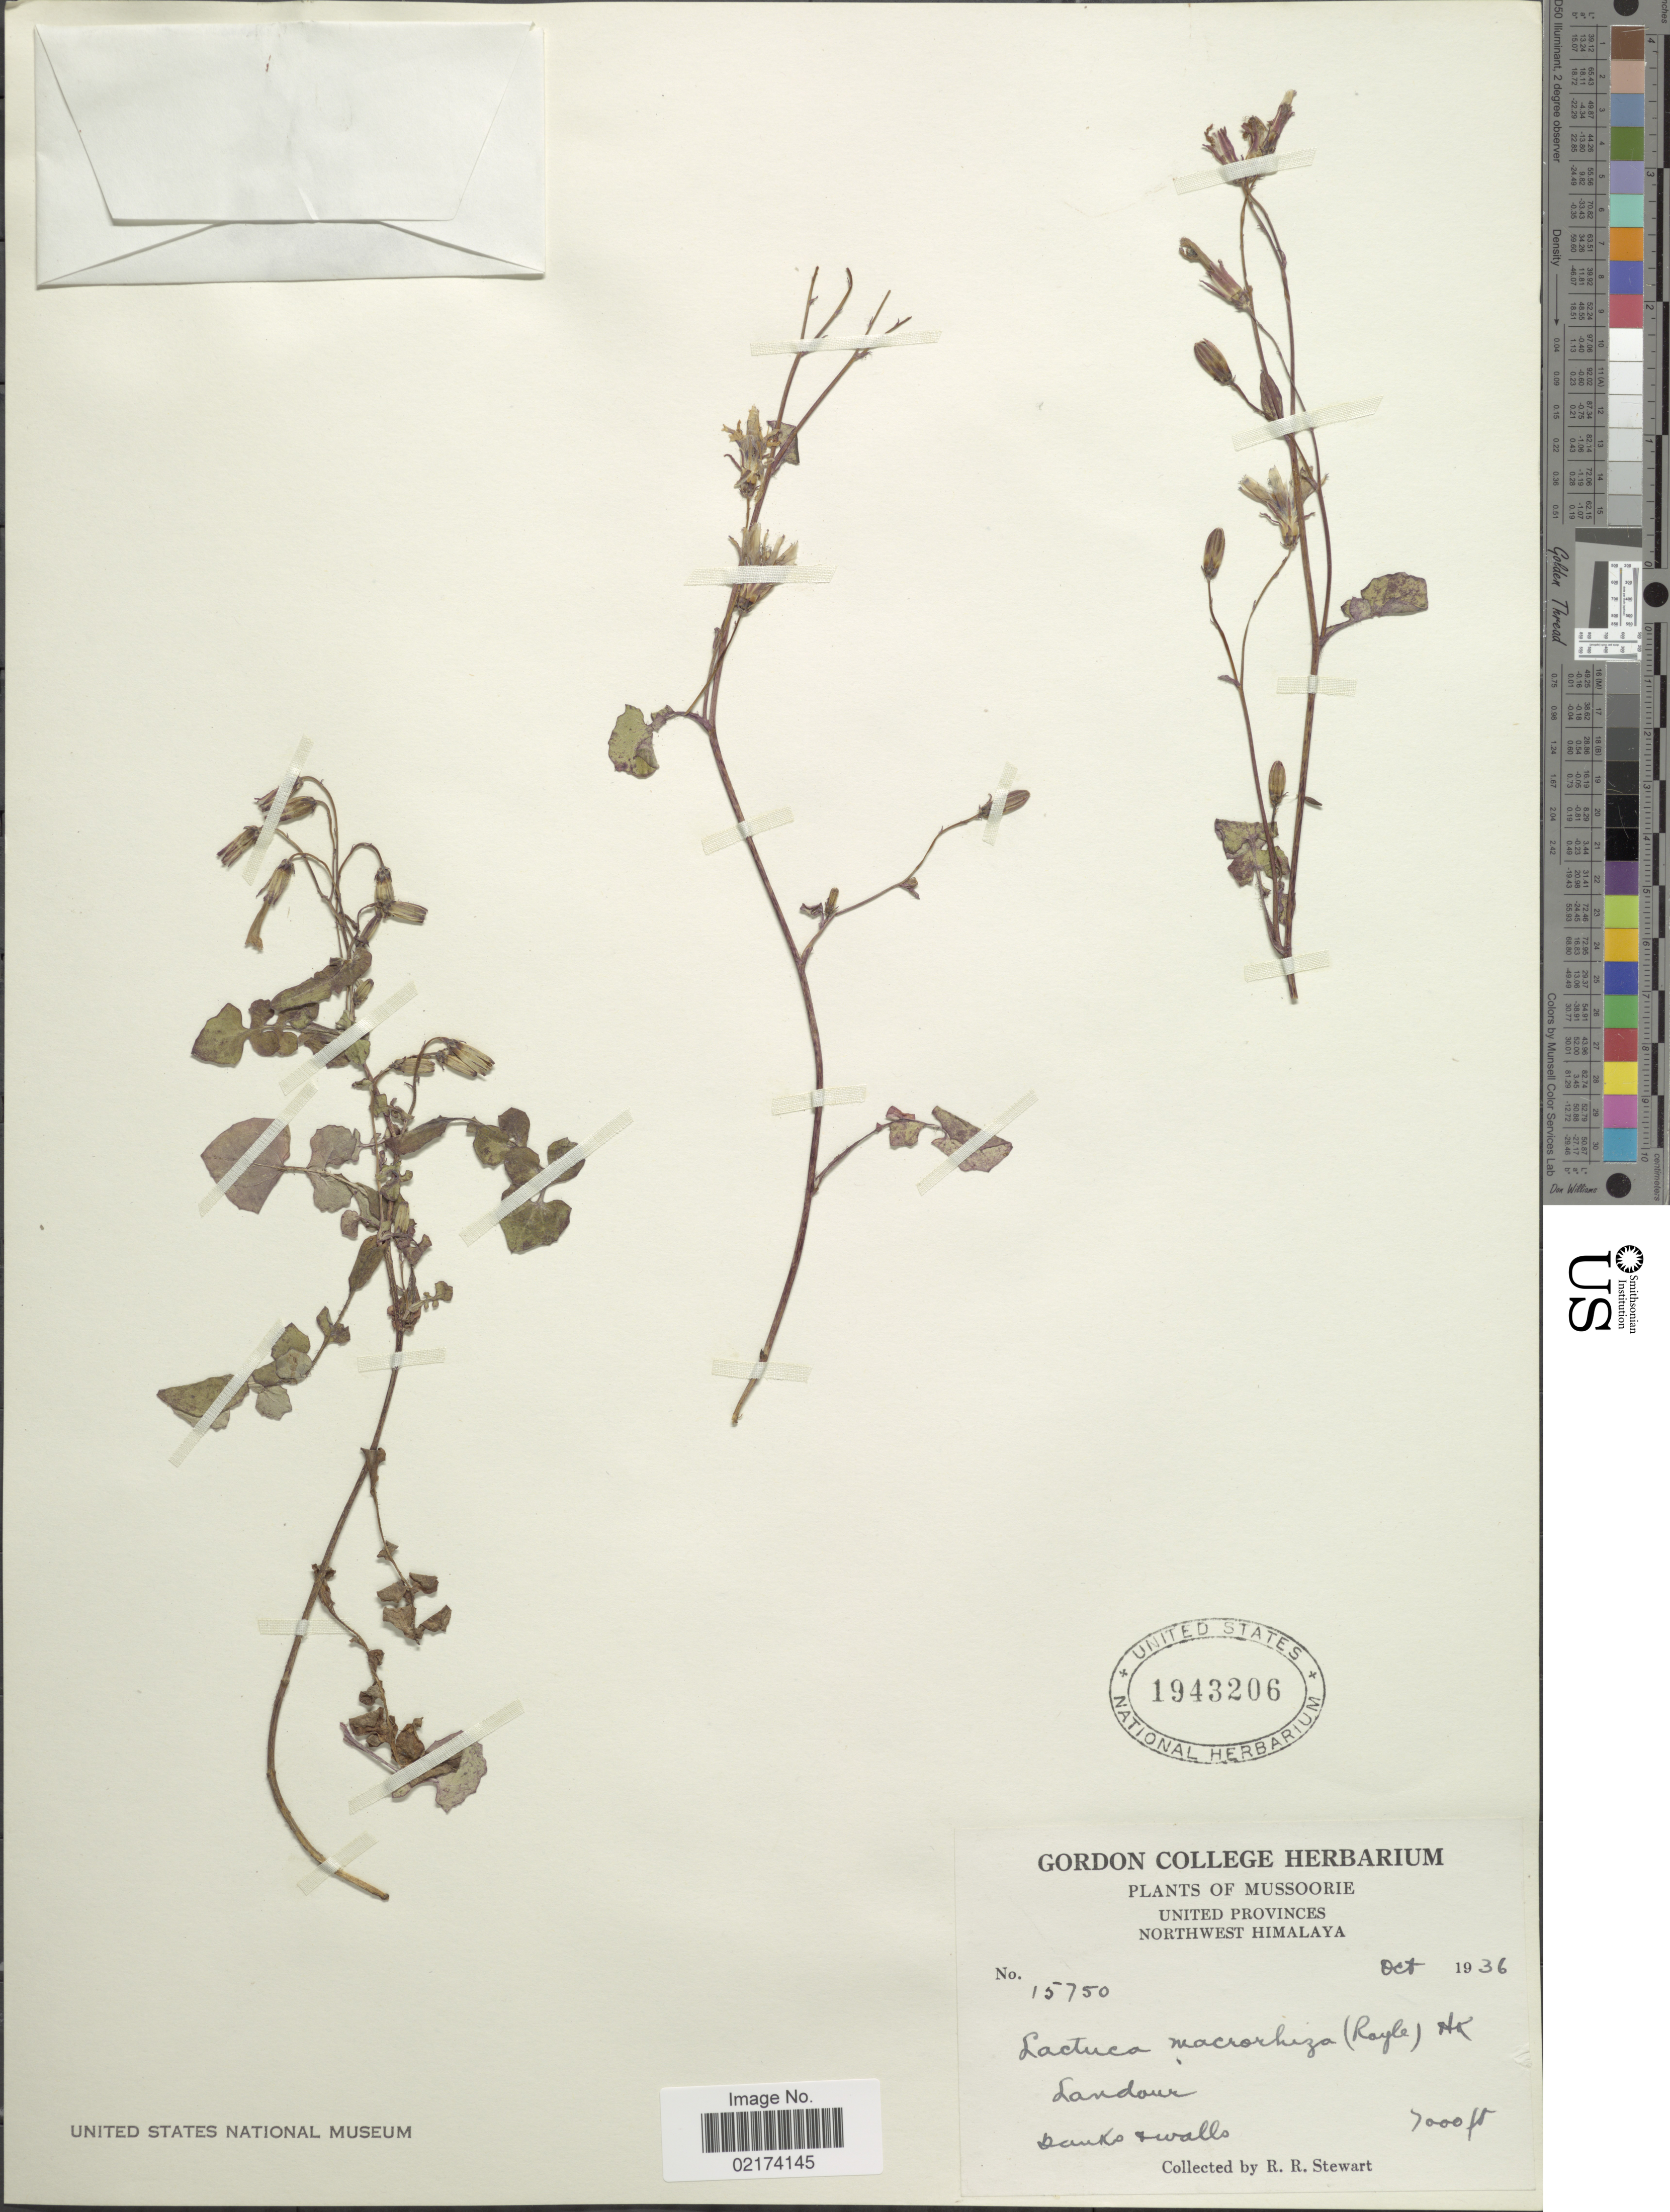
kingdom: Plantae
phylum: Tracheophyta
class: Magnoliopsida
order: Asterales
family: Asteraceae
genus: Lactuca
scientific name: Lactuca macrorhiza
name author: (Royle) Hook. f.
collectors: R. R. Stewart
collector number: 15750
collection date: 1936-10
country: India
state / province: Uttarakhand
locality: Mussoorie, Northwest Himalaya, Landour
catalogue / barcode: US 1943206